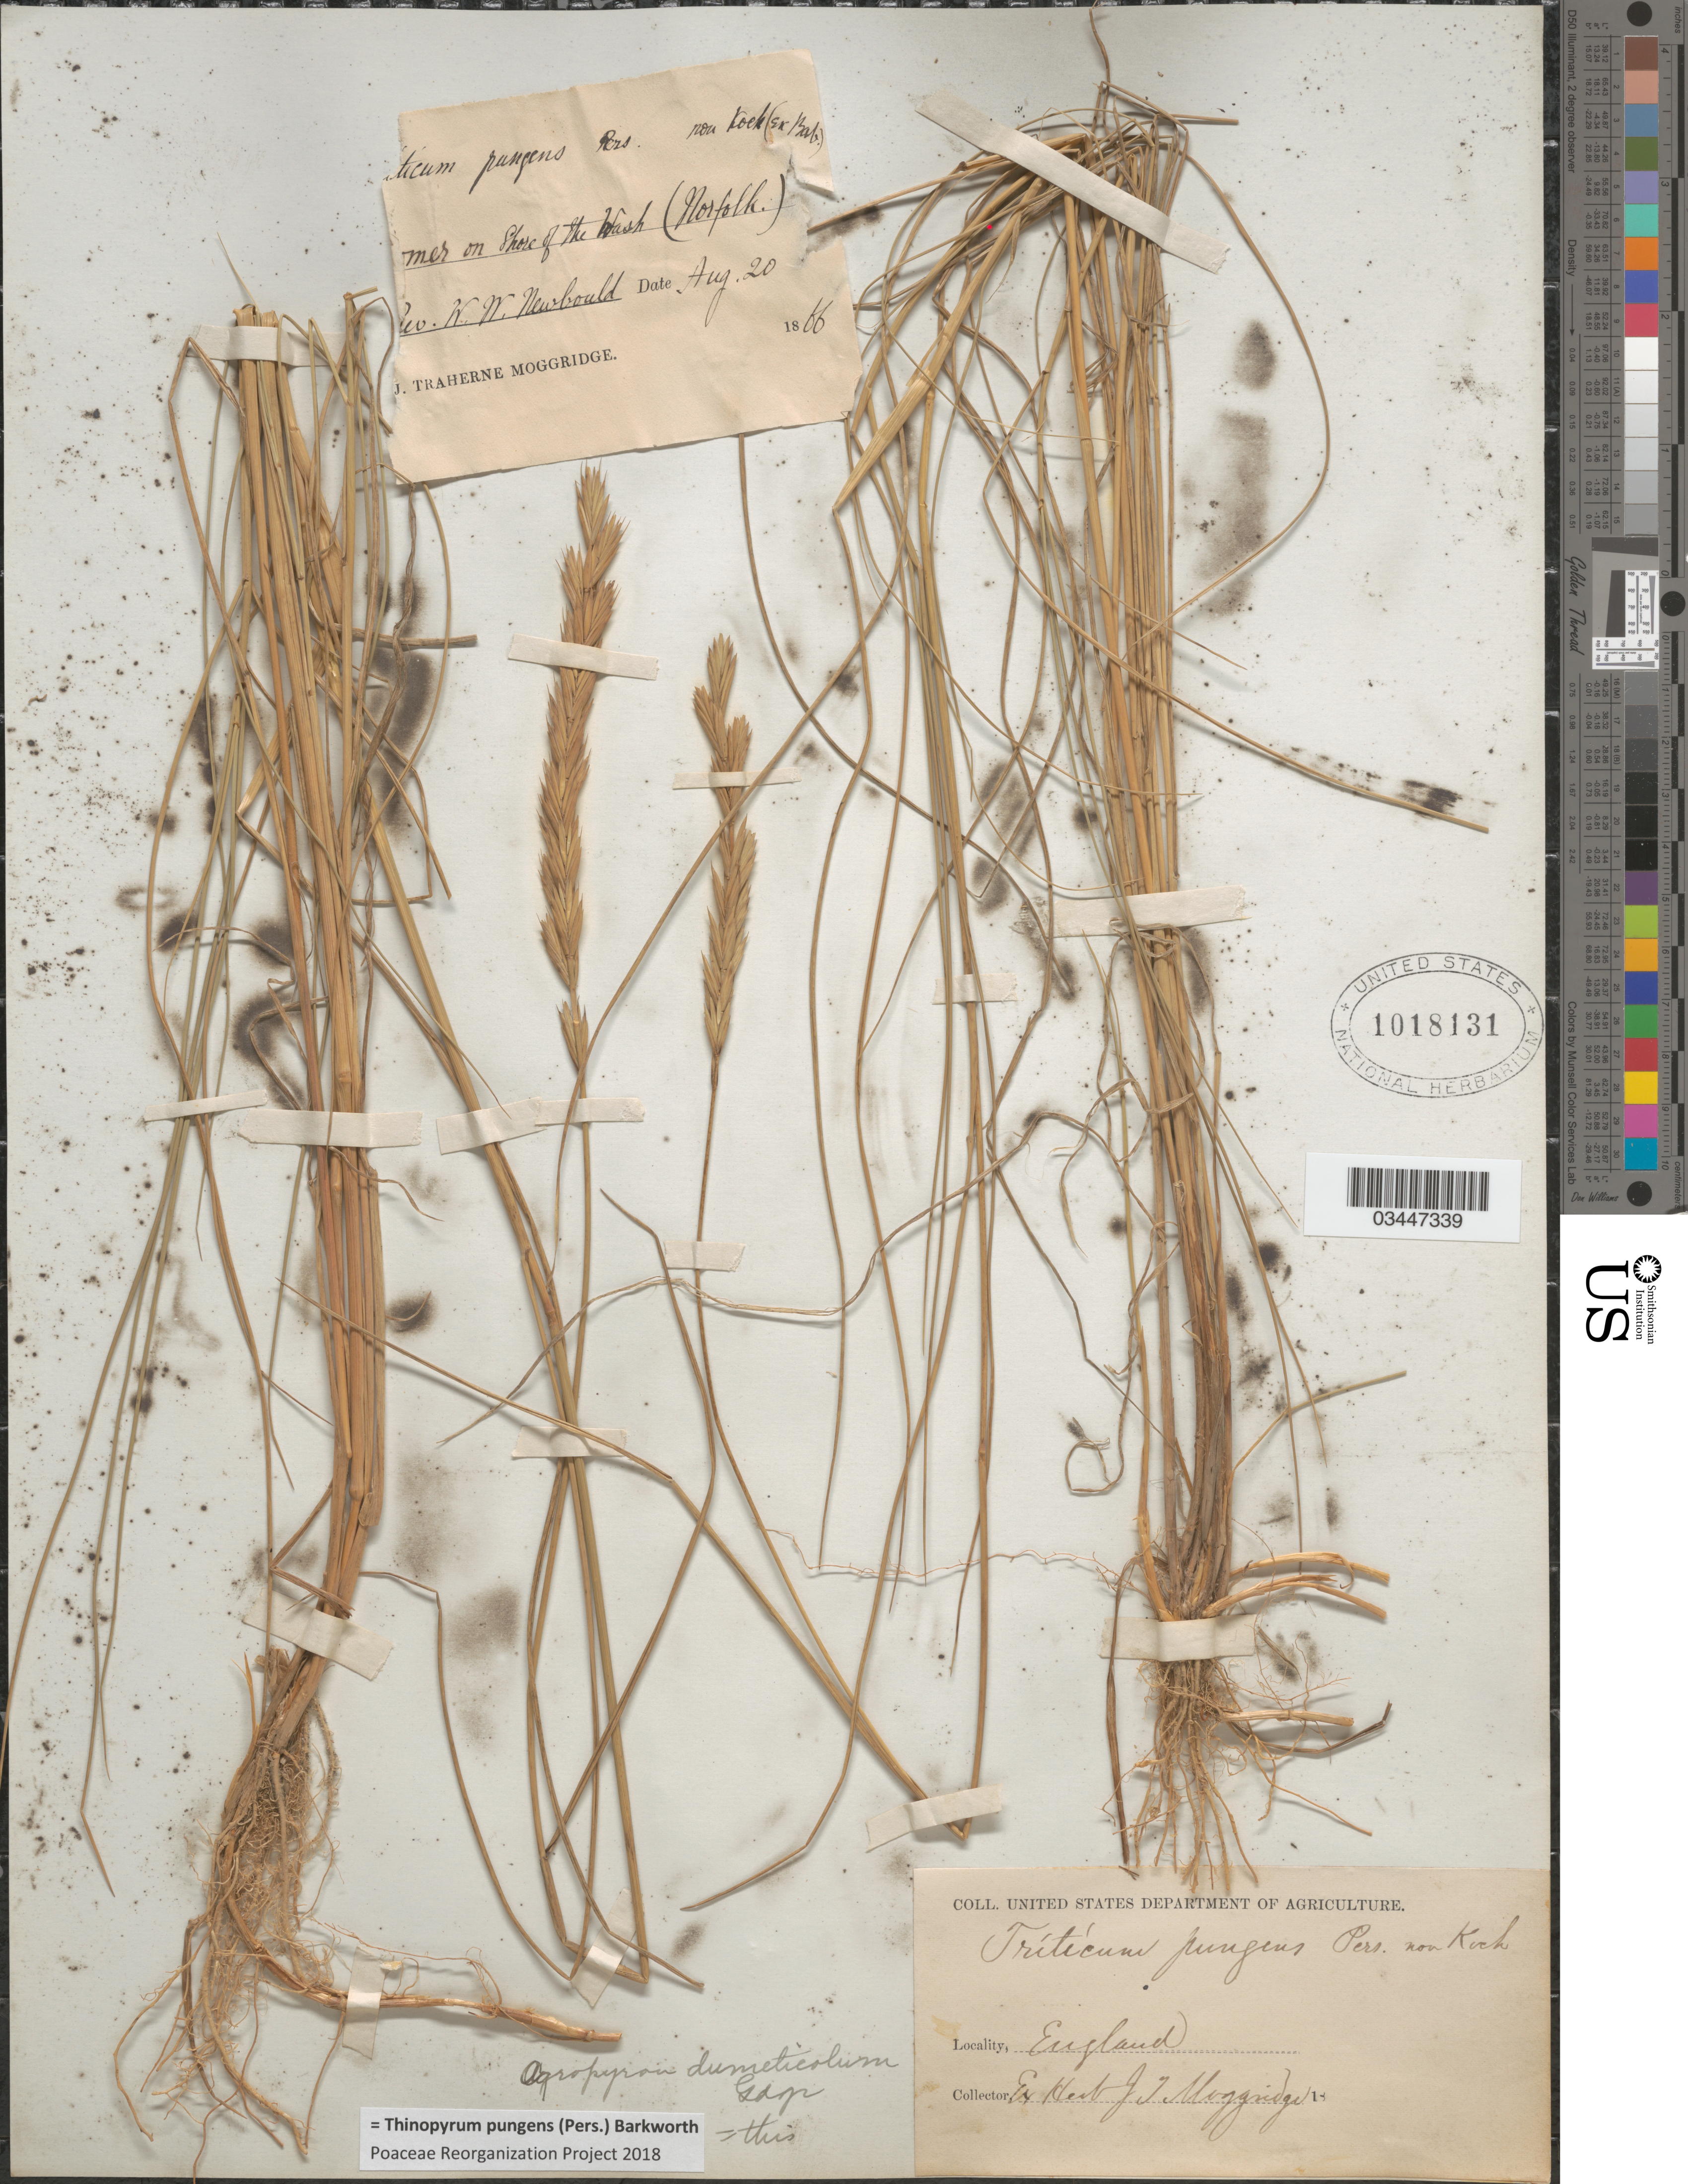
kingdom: Plantae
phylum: Tracheophyta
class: Liliopsida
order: Poales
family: Poaceae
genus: Thinopyrum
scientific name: Thinopyrum pungens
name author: (Pers.) Barkworth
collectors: W. Newbould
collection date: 1866-08-20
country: United Kingdom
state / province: England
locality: [illegible text]mer on Shore of the Wash (Norfolk.).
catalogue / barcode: US 1018131